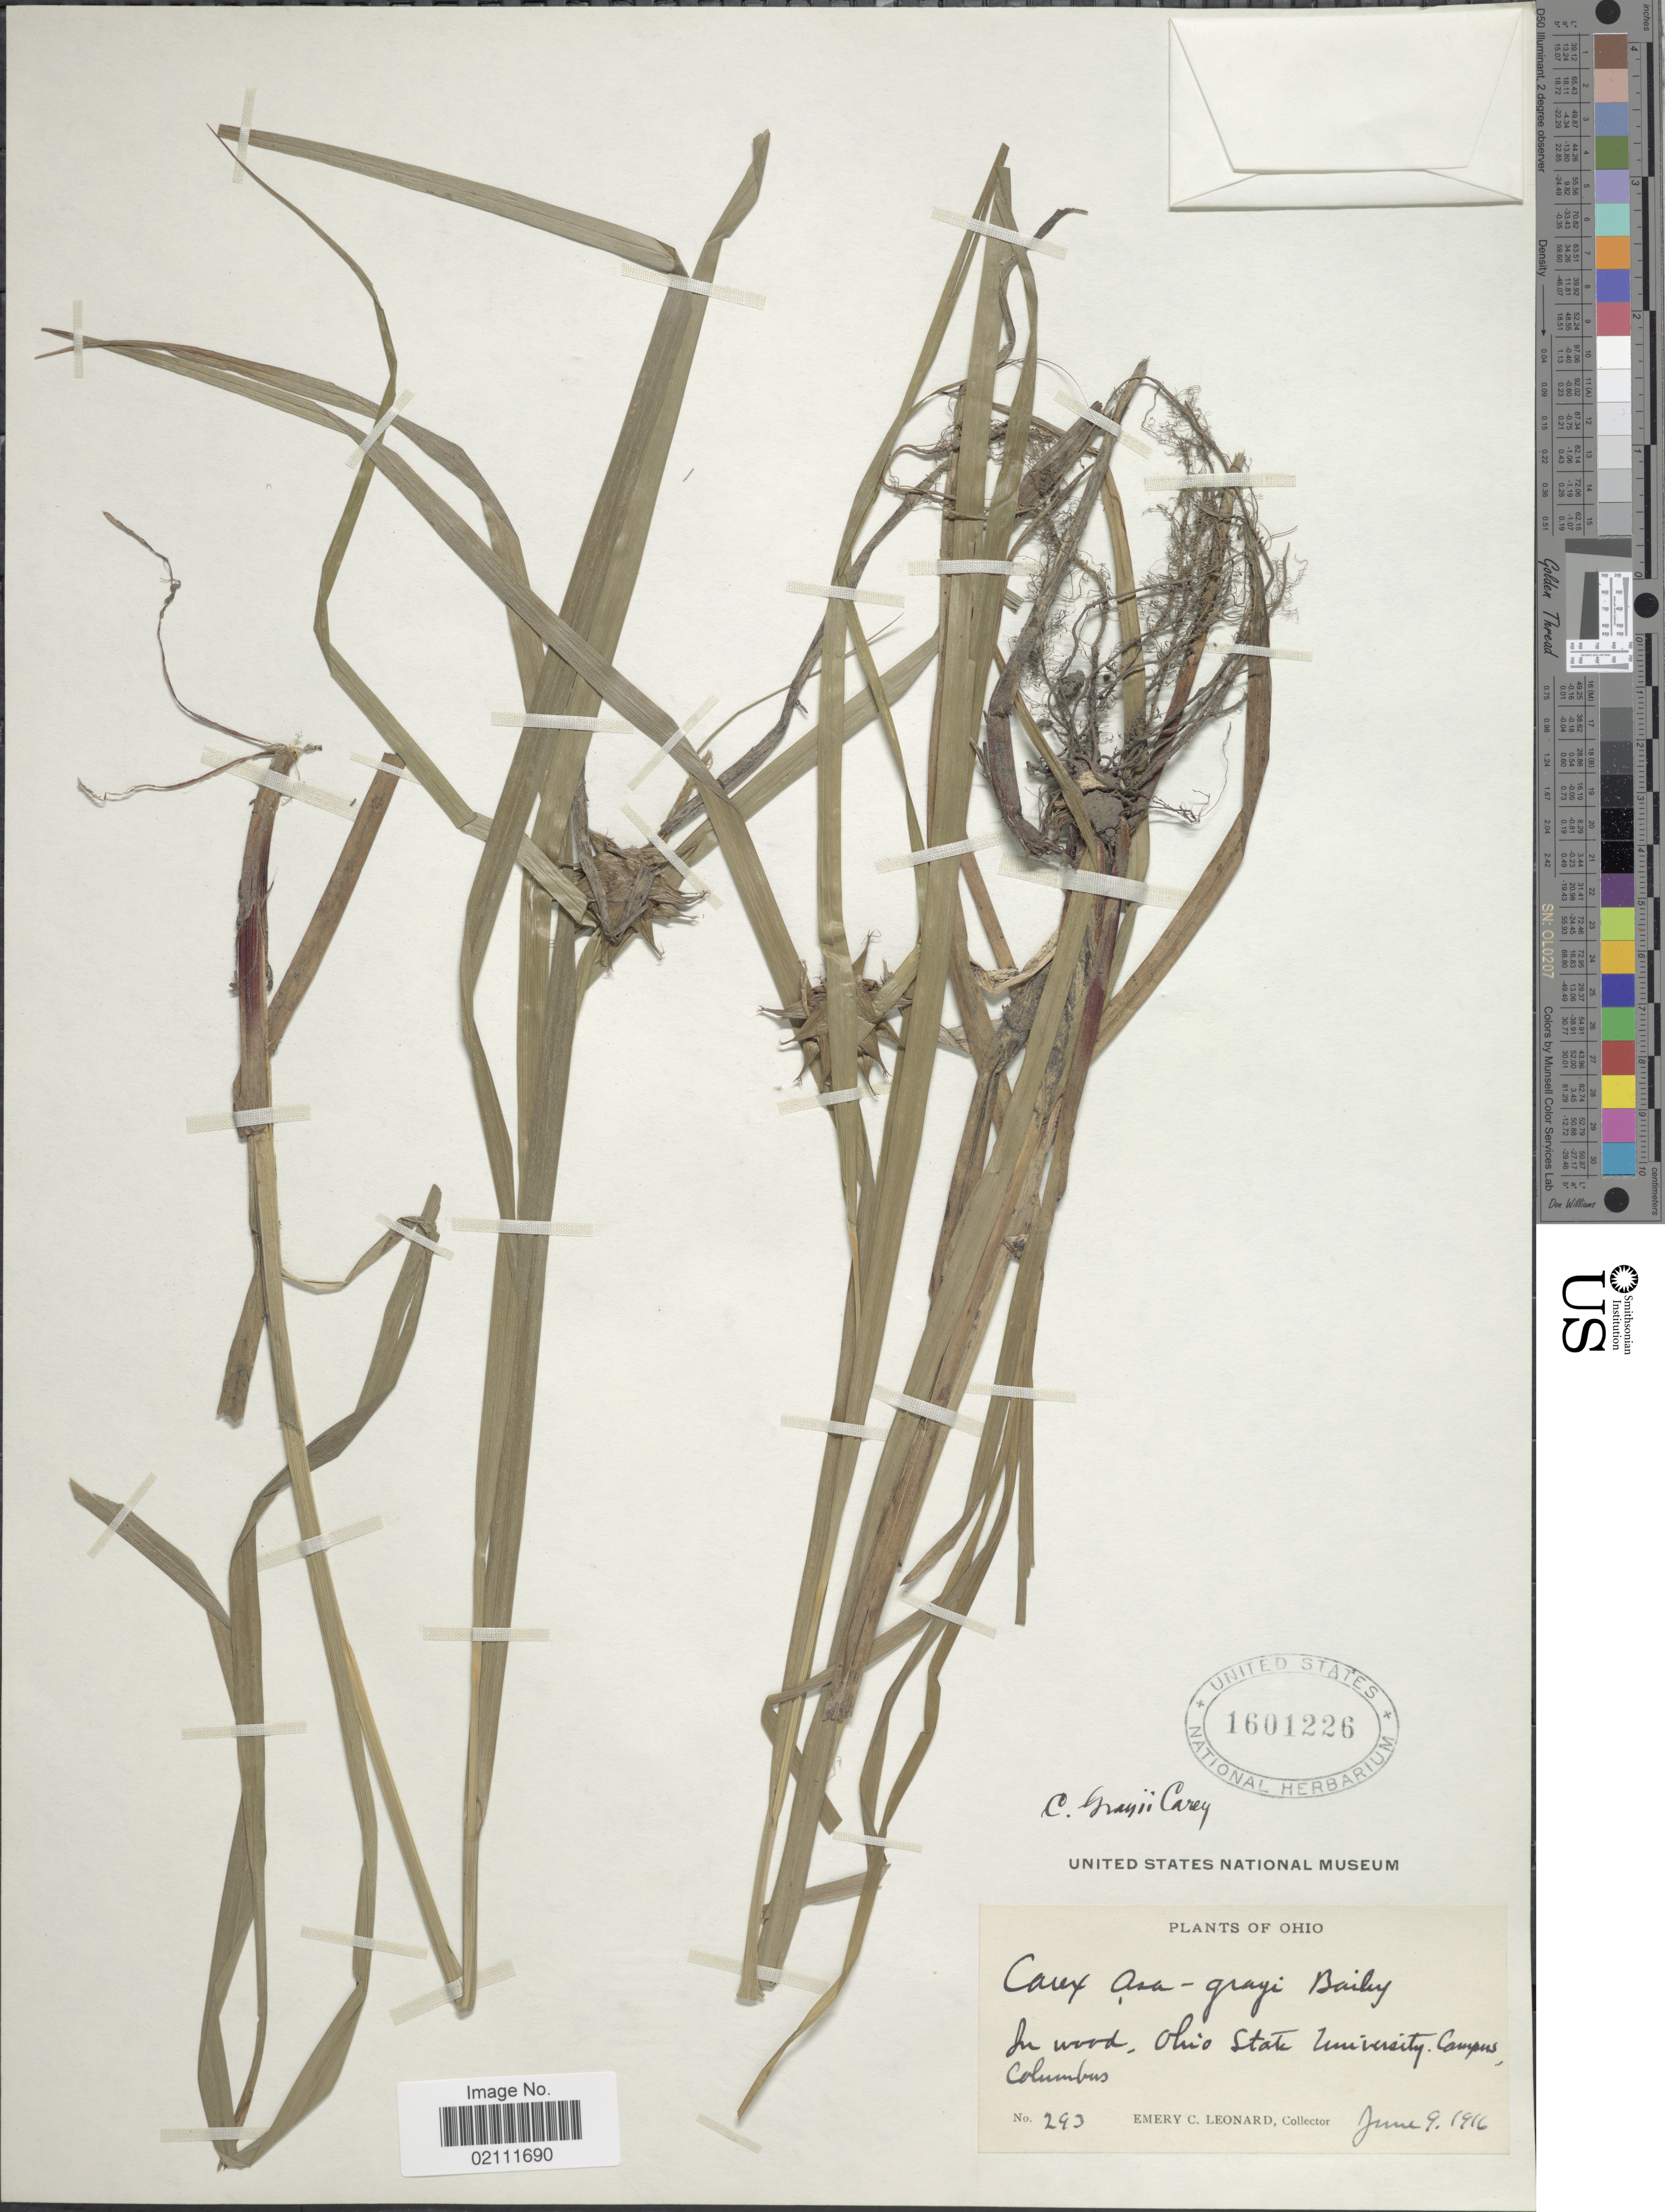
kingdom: Plantae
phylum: Tracheophyta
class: Liliopsida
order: Poales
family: Cyperaceae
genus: Carex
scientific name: Carex grayi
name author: J. Carey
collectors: E. C. Leonard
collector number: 293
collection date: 1916-06-09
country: United States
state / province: Ohio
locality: In wood, Ohio State University Campus, Columbus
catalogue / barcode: US 1601226